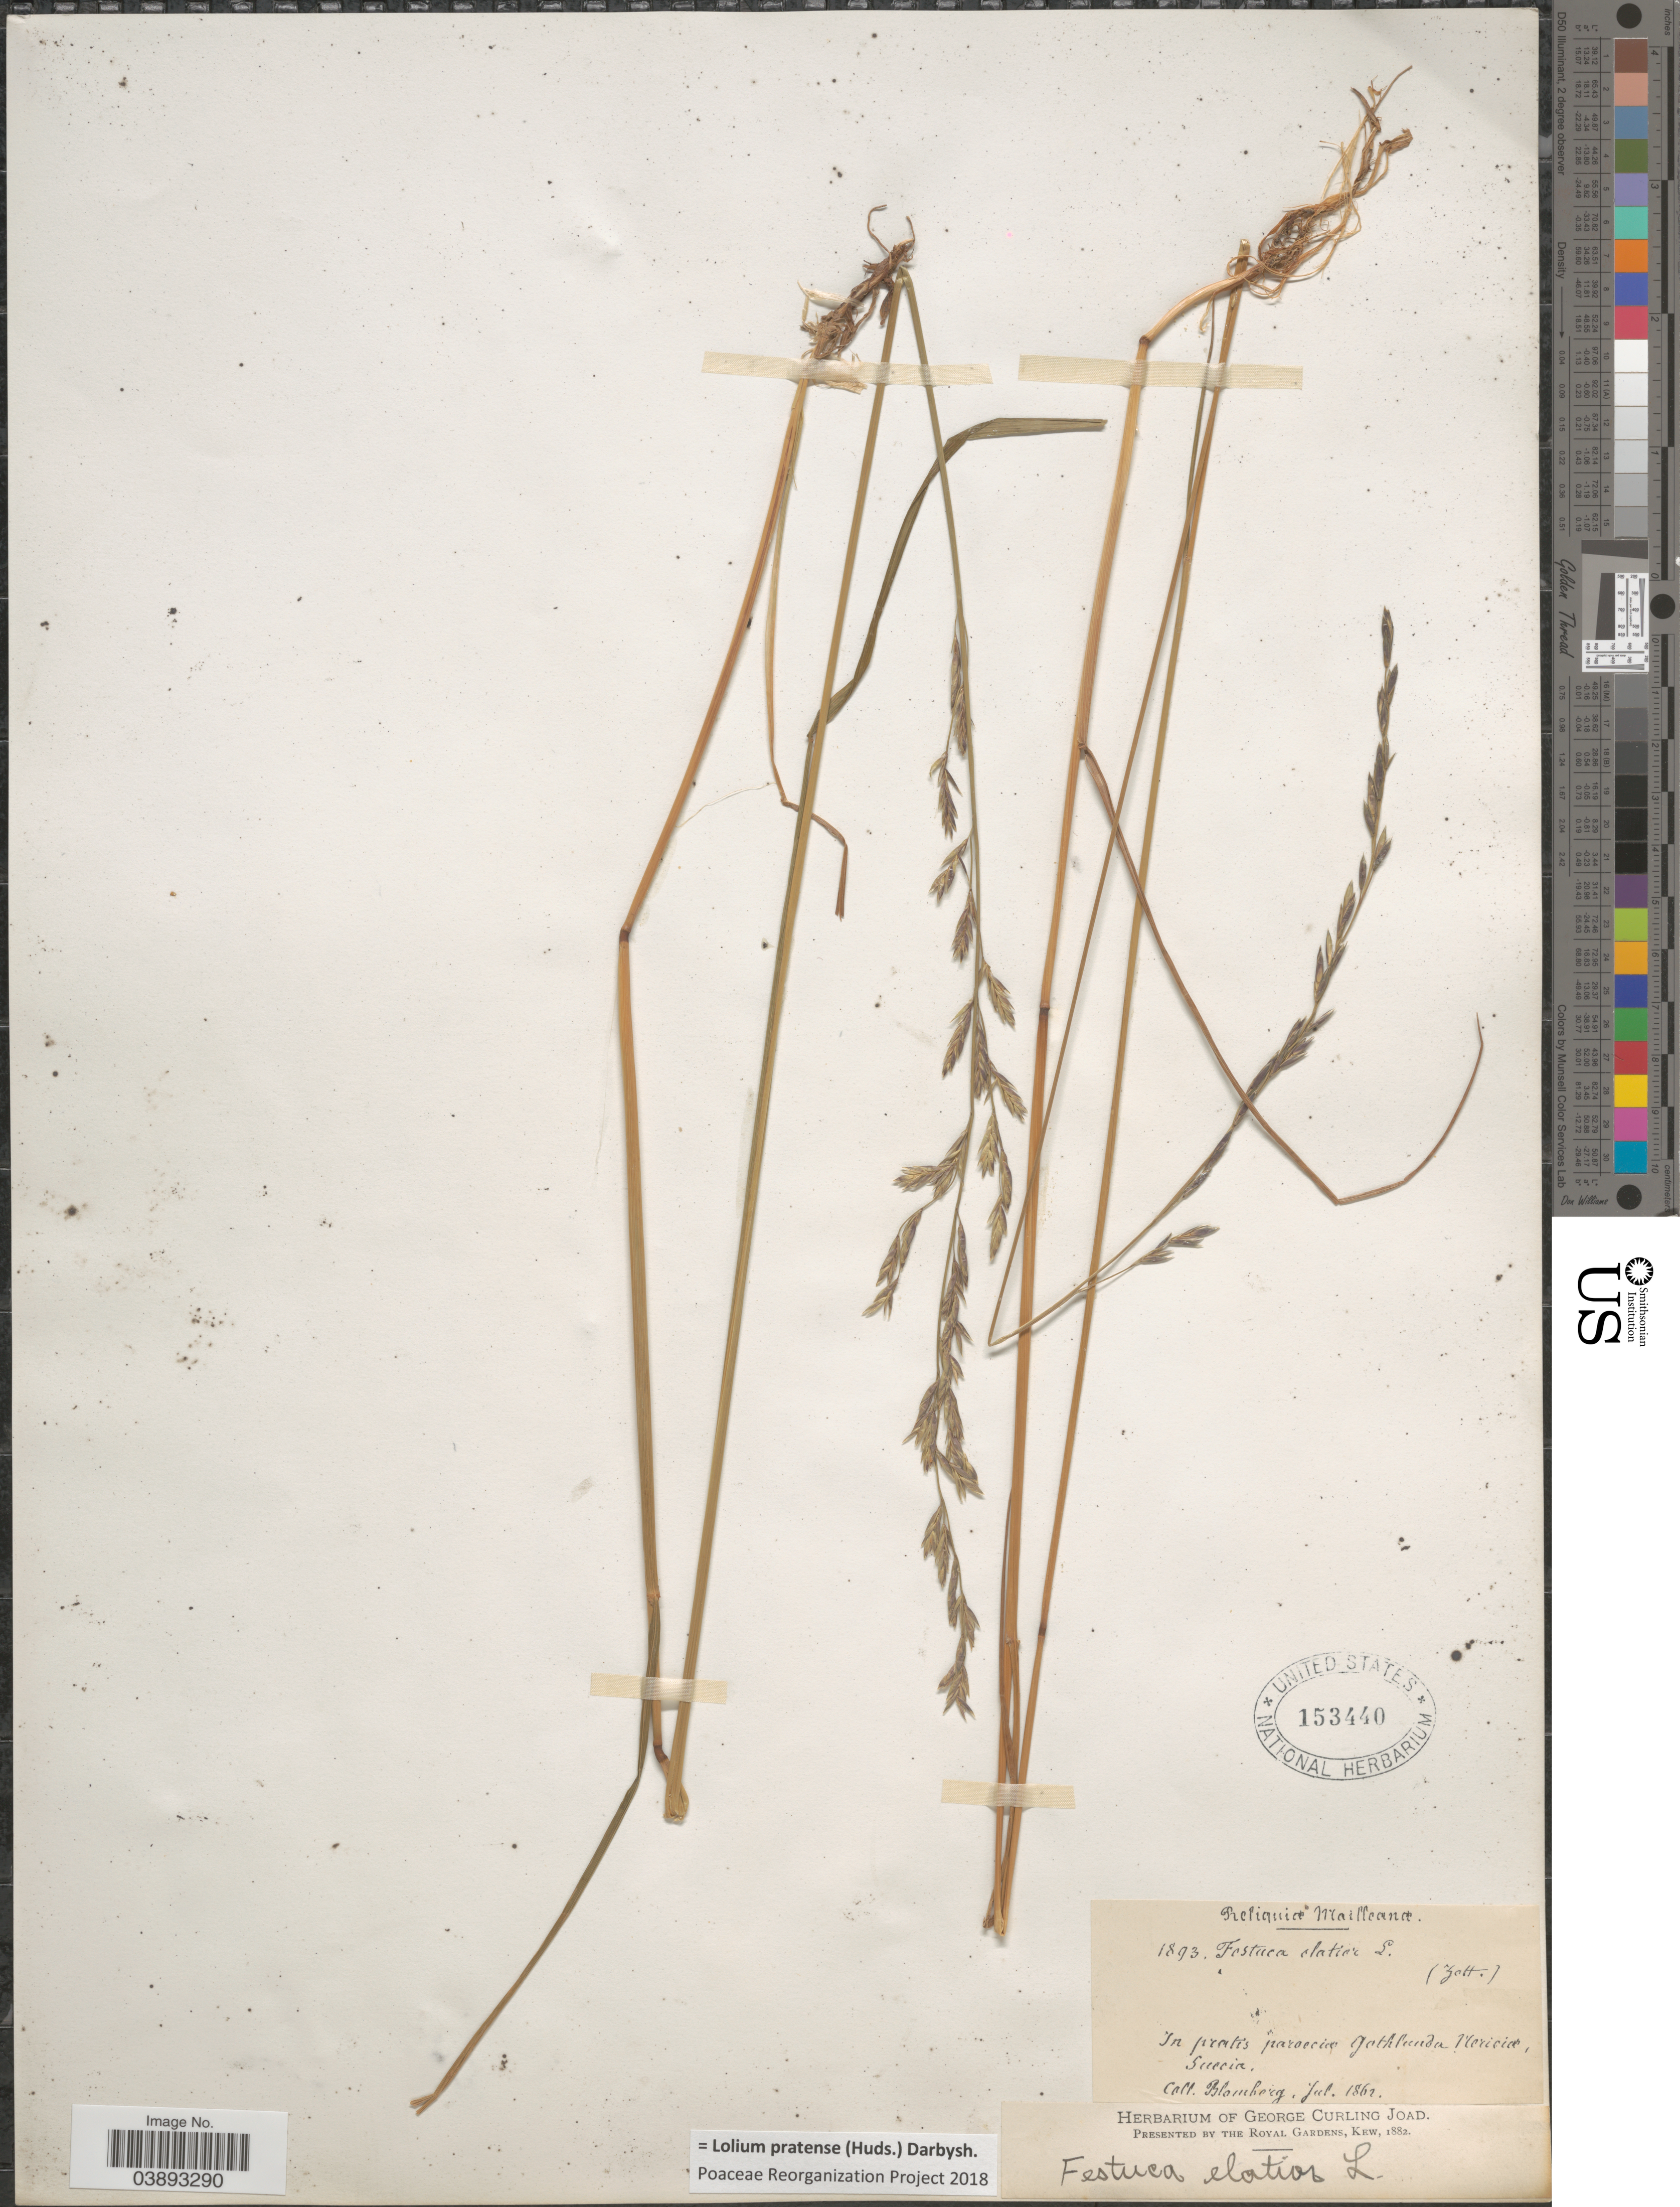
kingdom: Plantae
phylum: Tracheophyta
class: Liliopsida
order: Poales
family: Poaceae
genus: Lolium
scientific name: Lolium pratense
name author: (Huds.) Darbysh.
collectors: Blomberg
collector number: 1893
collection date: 1862-07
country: Sweden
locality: In pratis paroecim Gathlunda Mericiæ, Suecia.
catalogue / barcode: US 153440